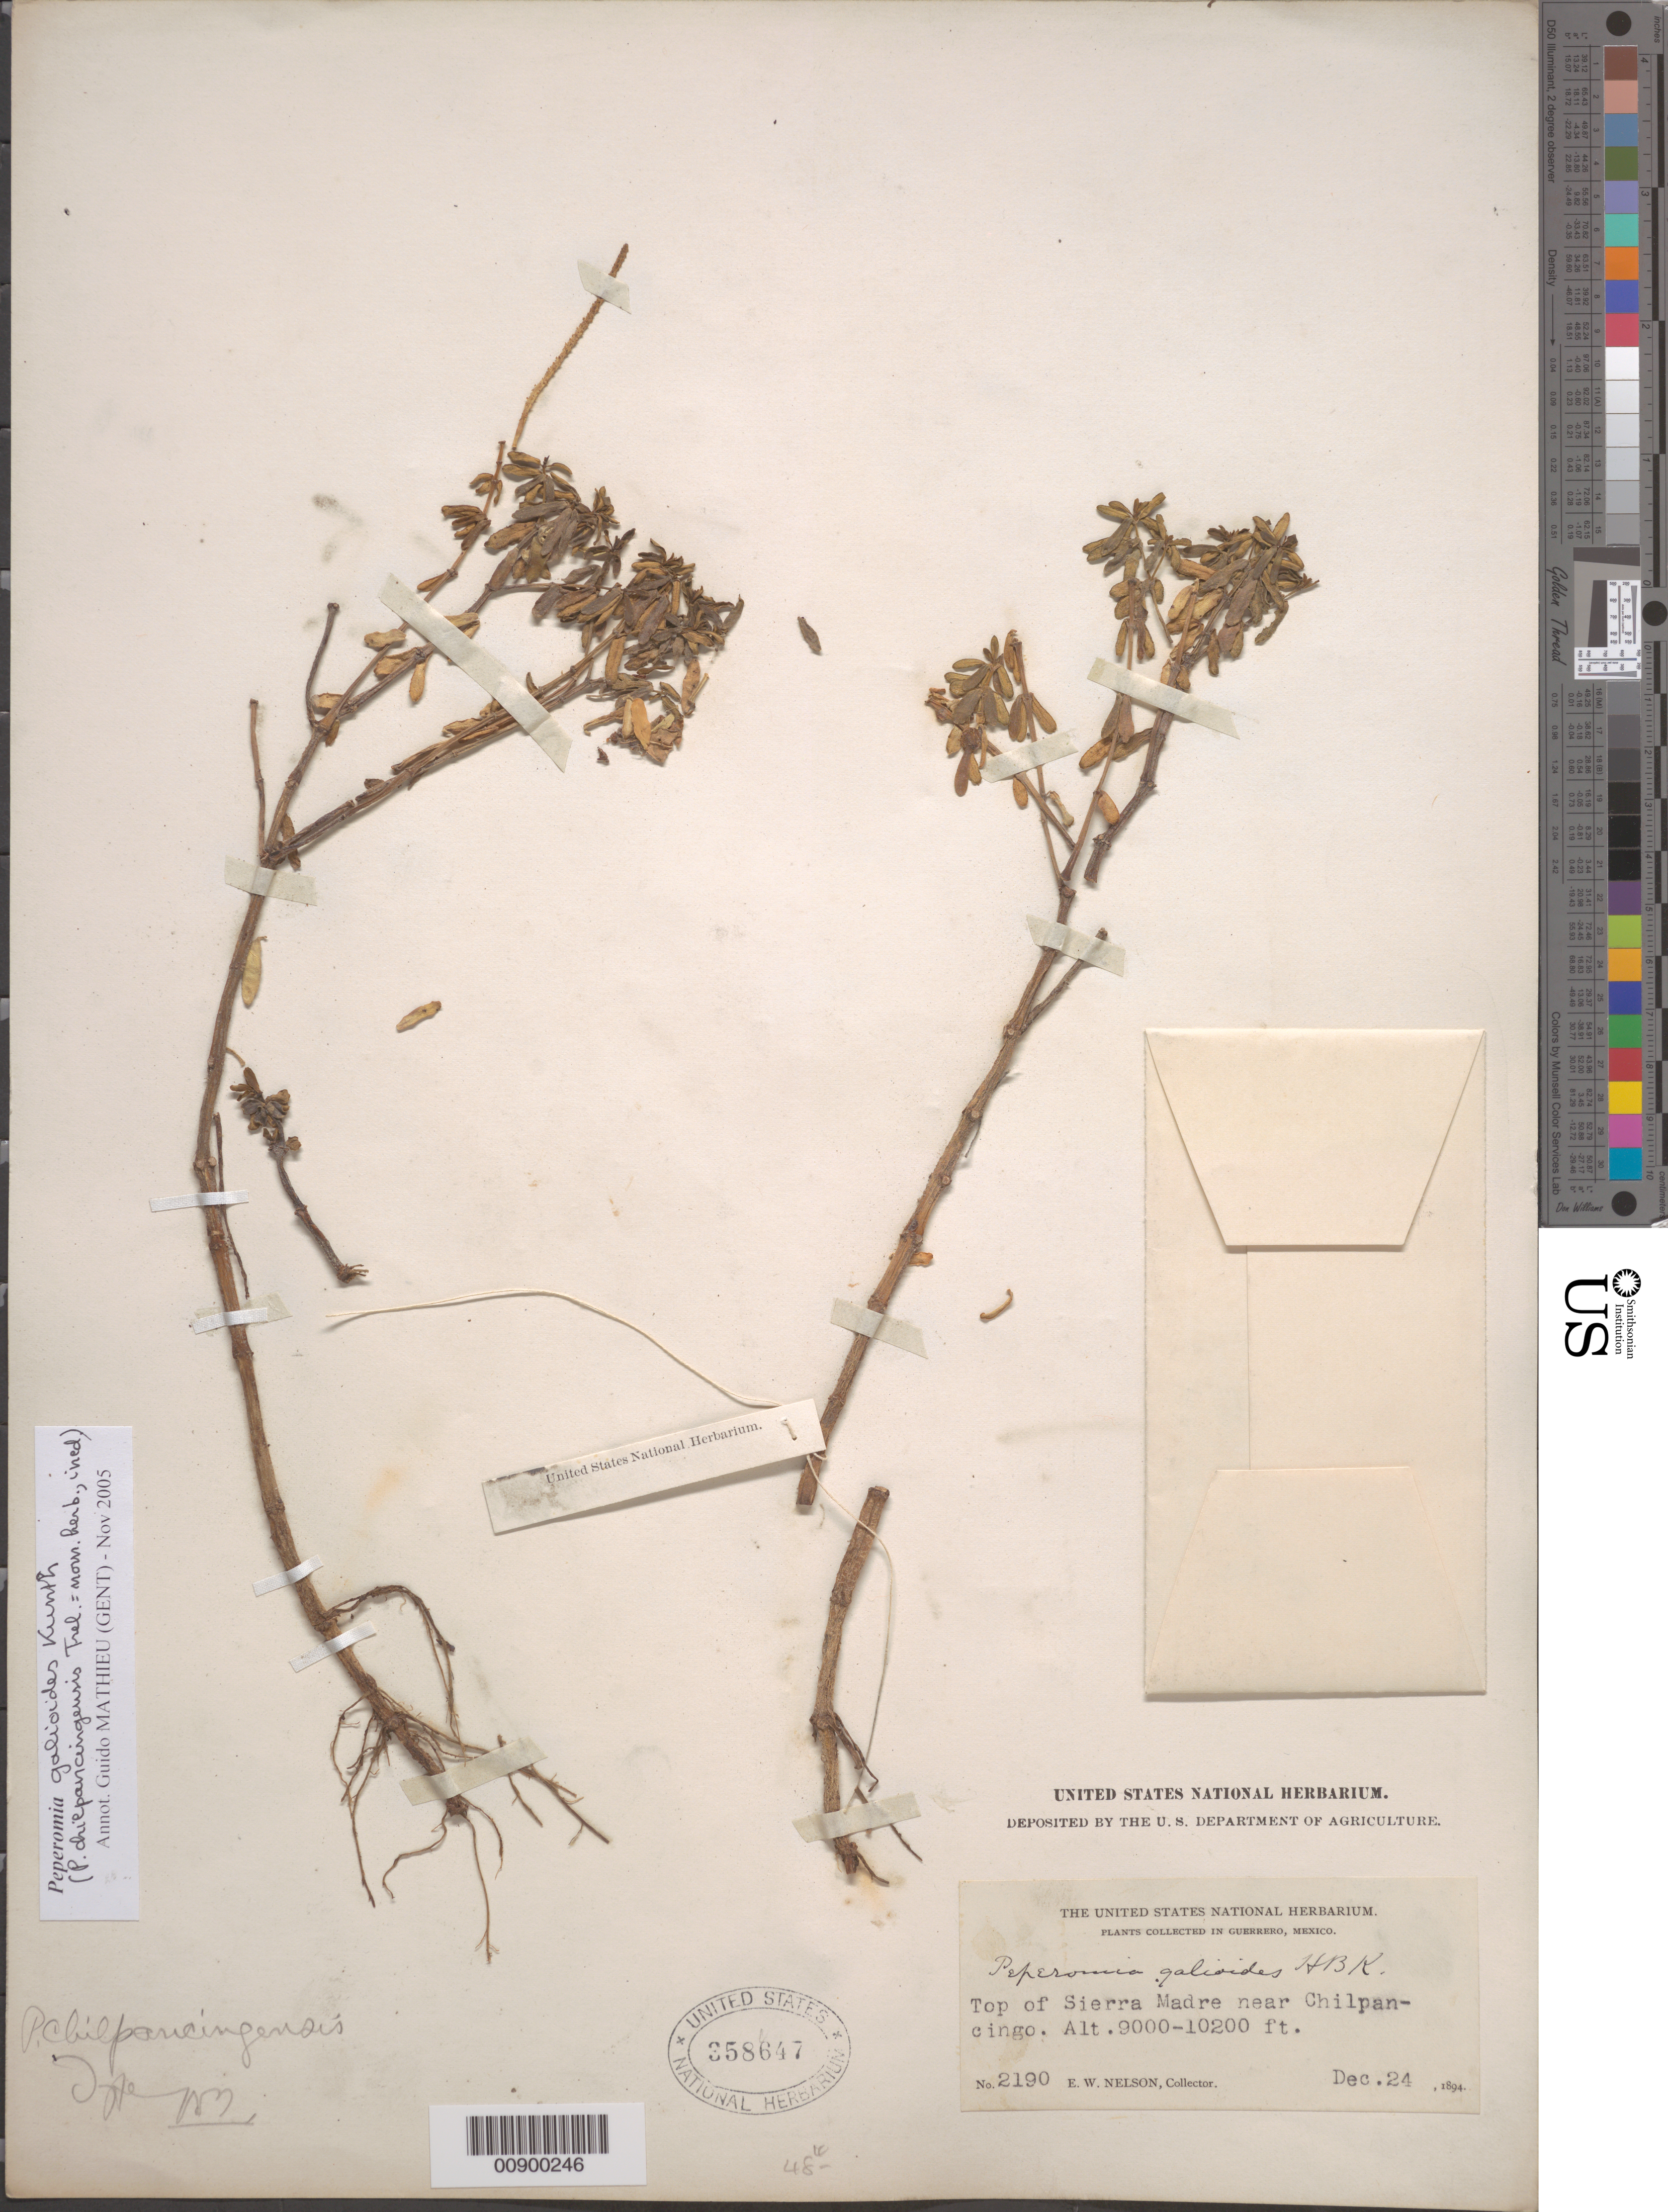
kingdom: Plantae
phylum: Tracheophyta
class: Magnoliopsida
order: Piperales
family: Piperaceae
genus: Peperomia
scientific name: Peperomia leptophylla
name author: Miq.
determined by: Jiménez, José Estaban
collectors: E. W. Nelson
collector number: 2190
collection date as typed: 24 Dec 1894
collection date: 1894-12-24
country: Mexico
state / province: Guerrero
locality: Top of Sierra Madre near Chilpancingo, Guerrero.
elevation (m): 2743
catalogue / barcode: US 358647